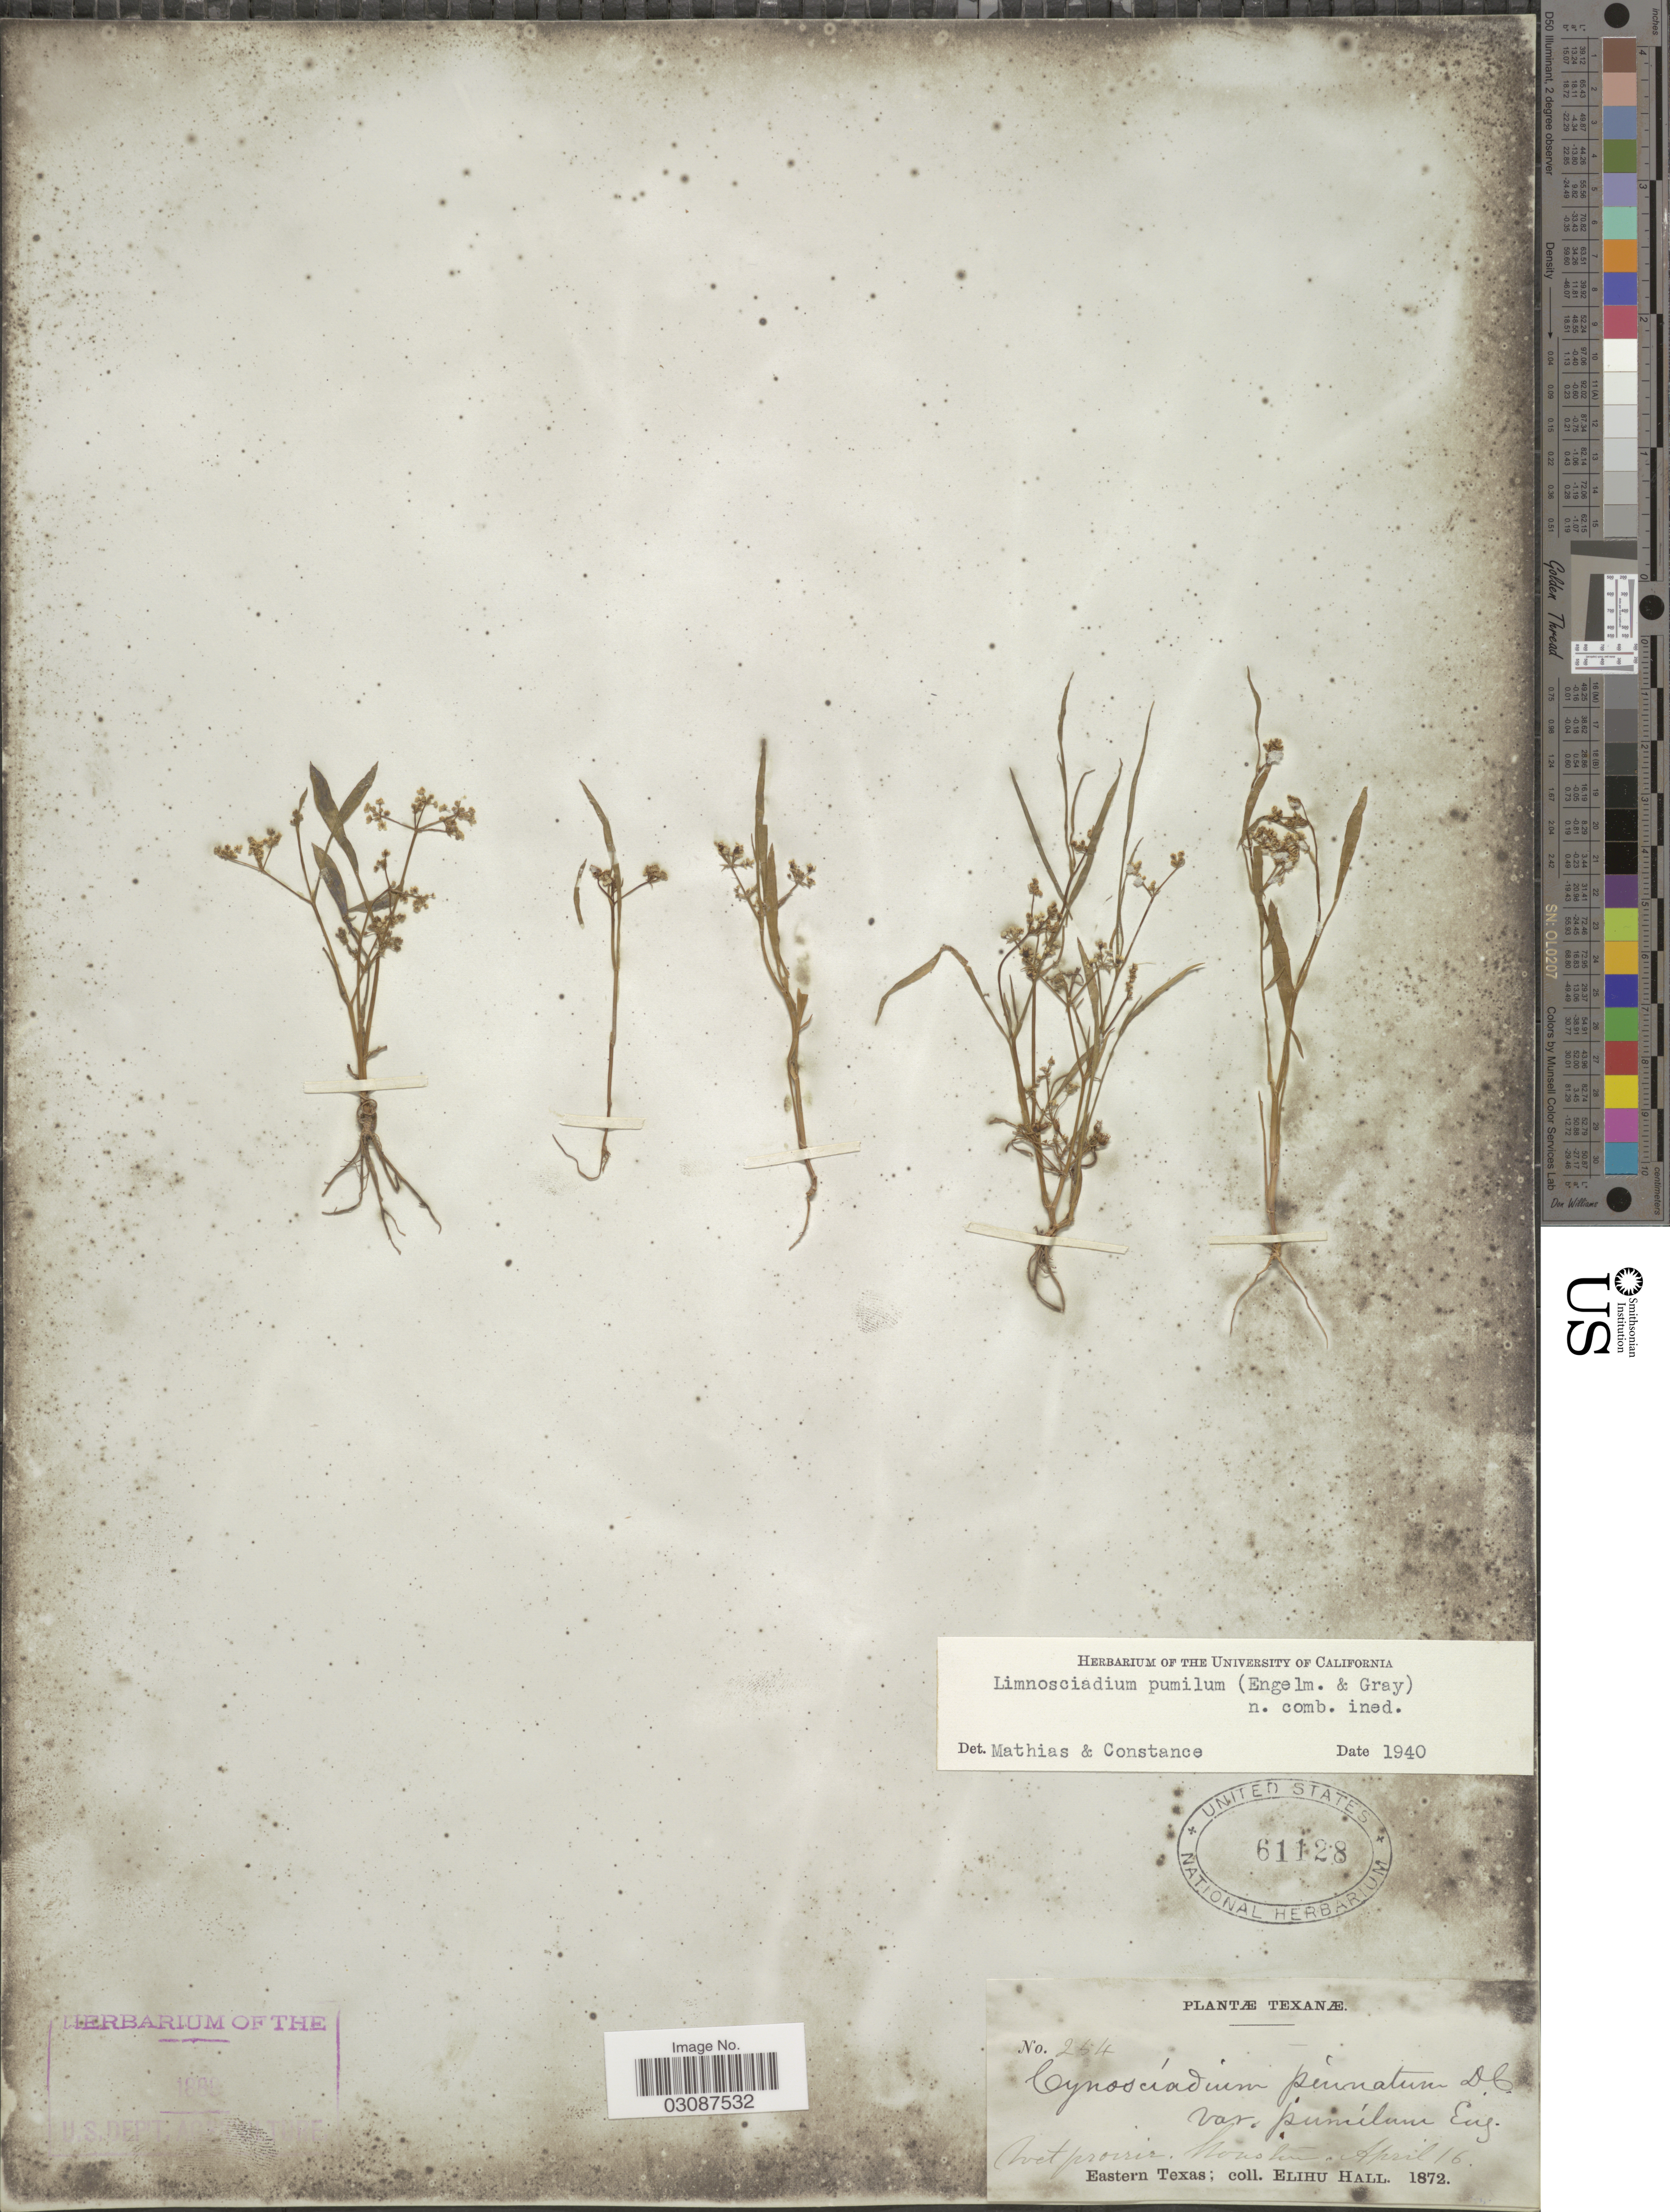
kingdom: Plantae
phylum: Tracheophyta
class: Magnoliopsida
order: Apiales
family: Apiaceae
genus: Limnosciadium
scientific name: Limnosciadium pumilum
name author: (Engelm. & A. Gray) Mathias & Constance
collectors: E. Hall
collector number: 264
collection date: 1872-04-16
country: United States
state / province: Texas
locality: Wet prairie: Houston. Eastern Texas.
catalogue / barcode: US 61128